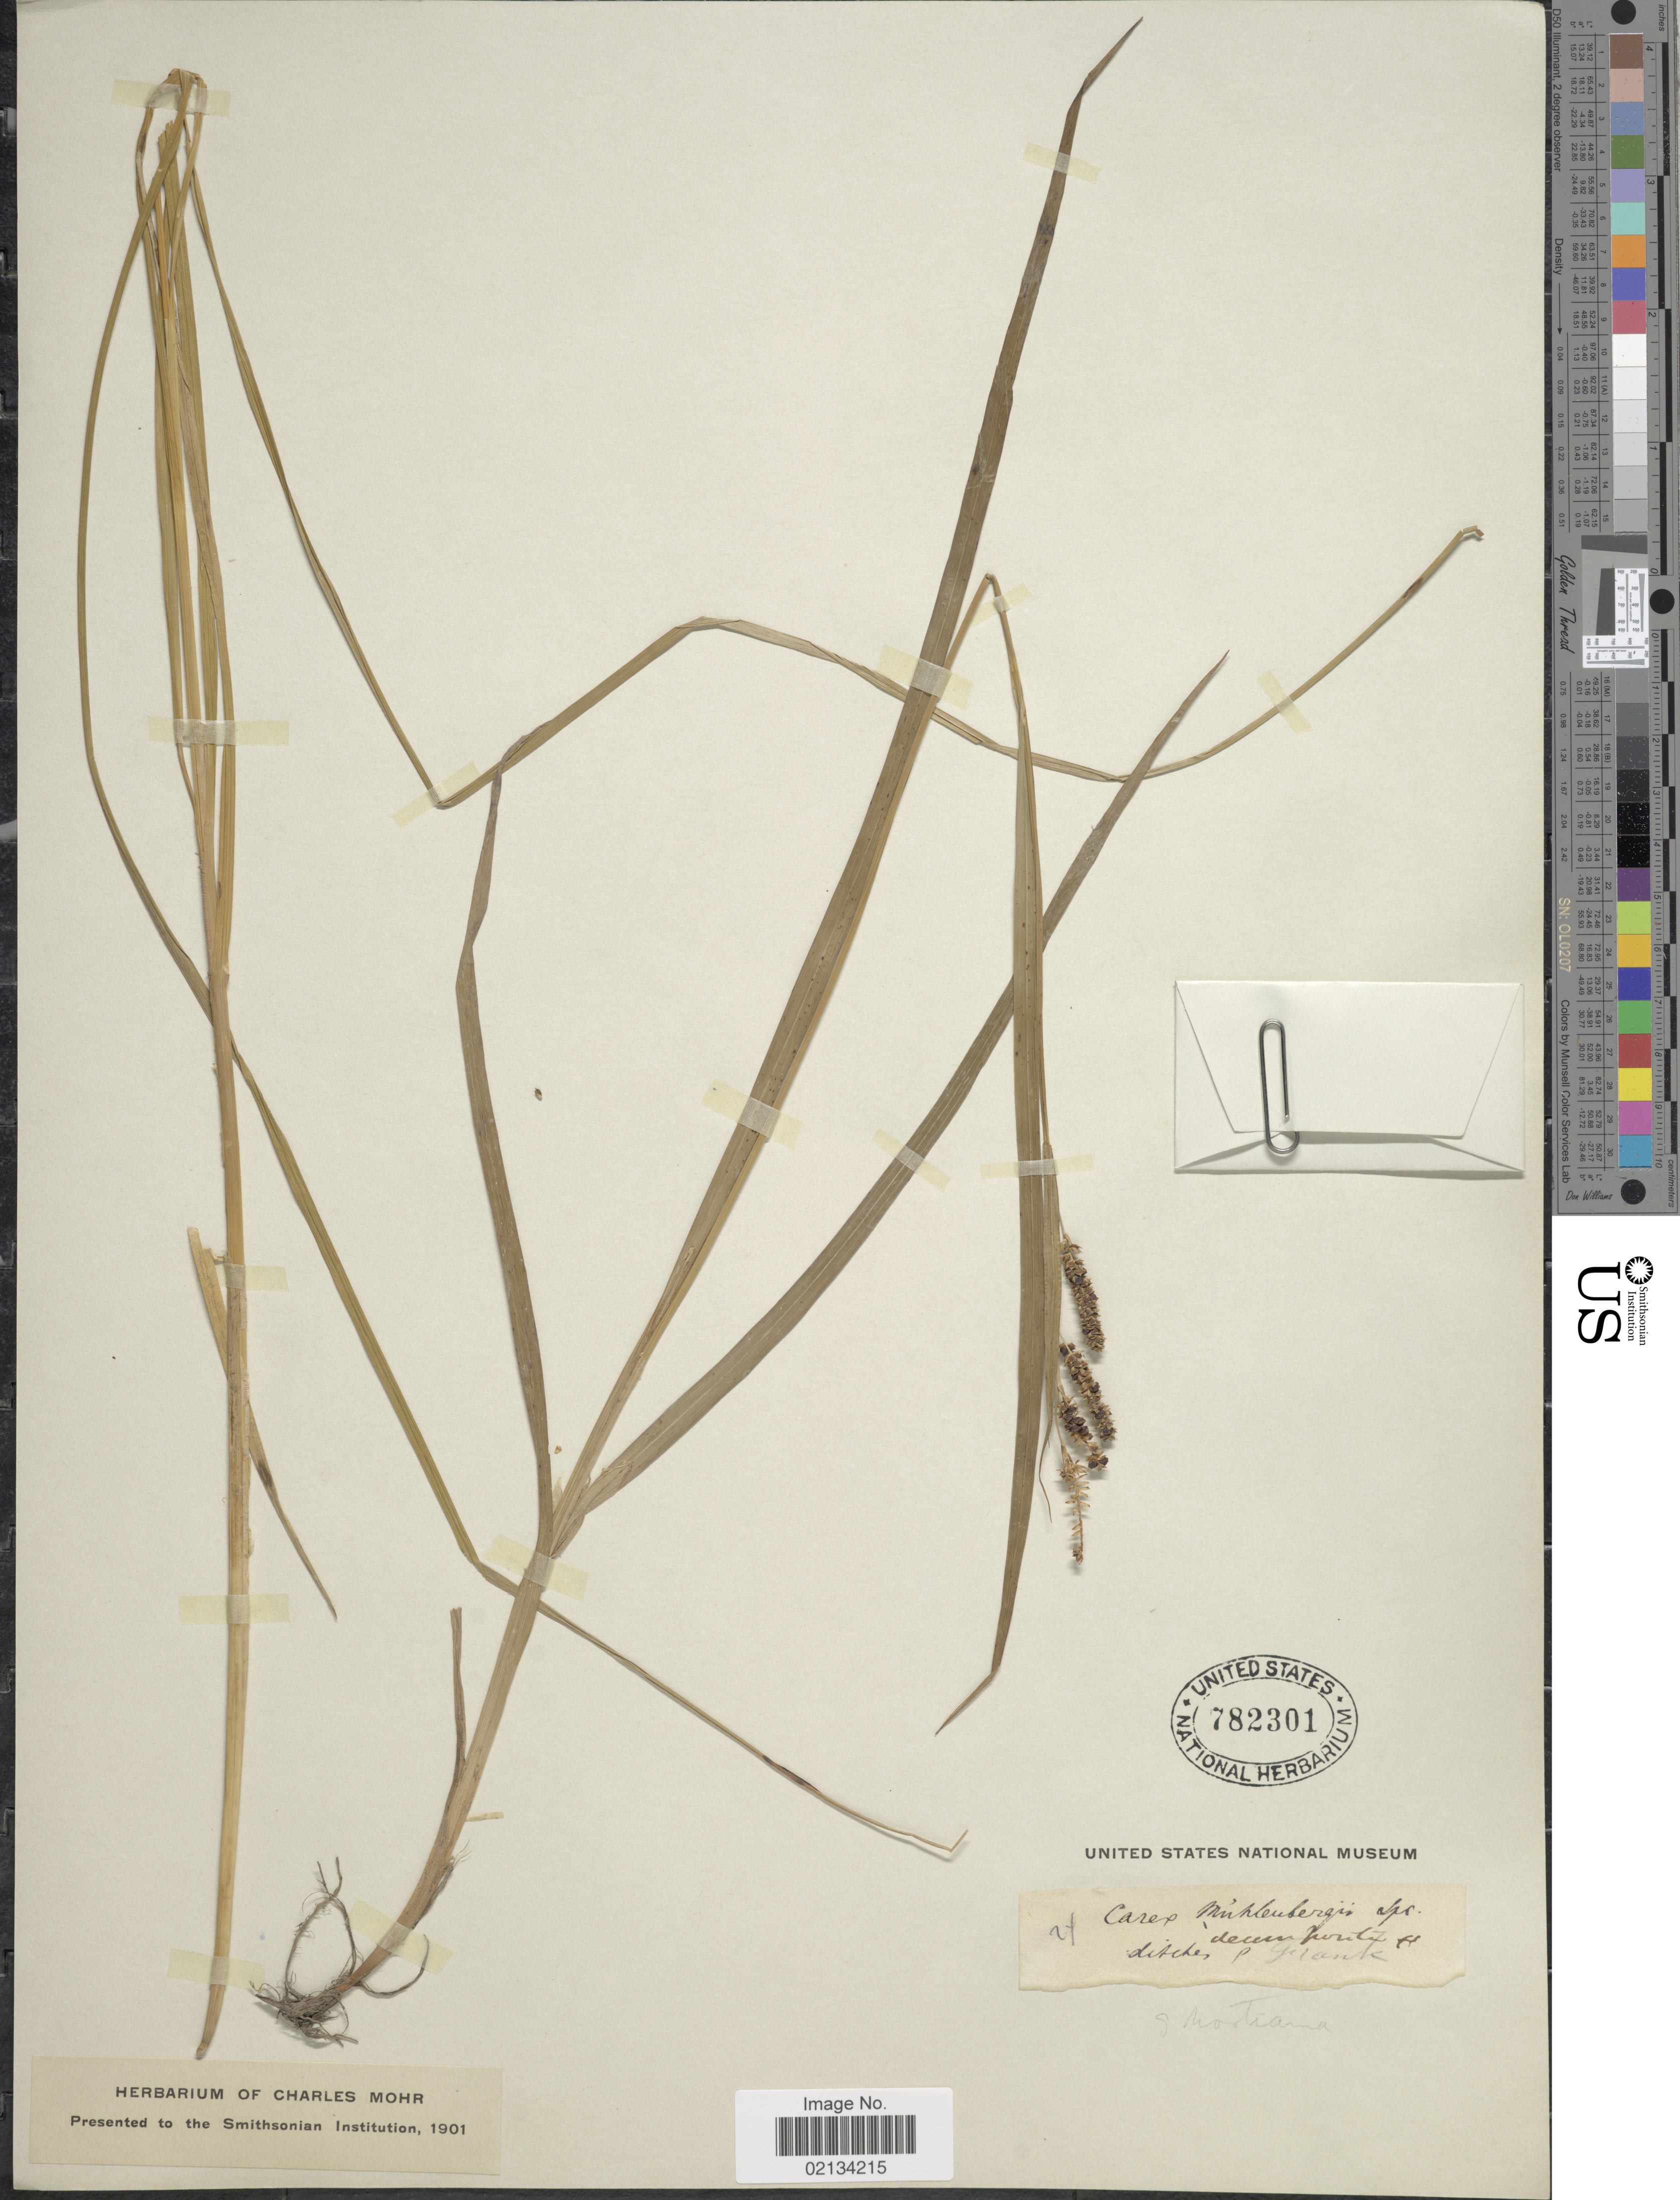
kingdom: Plantae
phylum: Tracheophyta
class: Liliopsida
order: Poales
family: Cyperaceae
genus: Carex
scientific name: Carex shortiana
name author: Dewey & Torr.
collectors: -. Frank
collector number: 24*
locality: Ditches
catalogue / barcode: US 782301